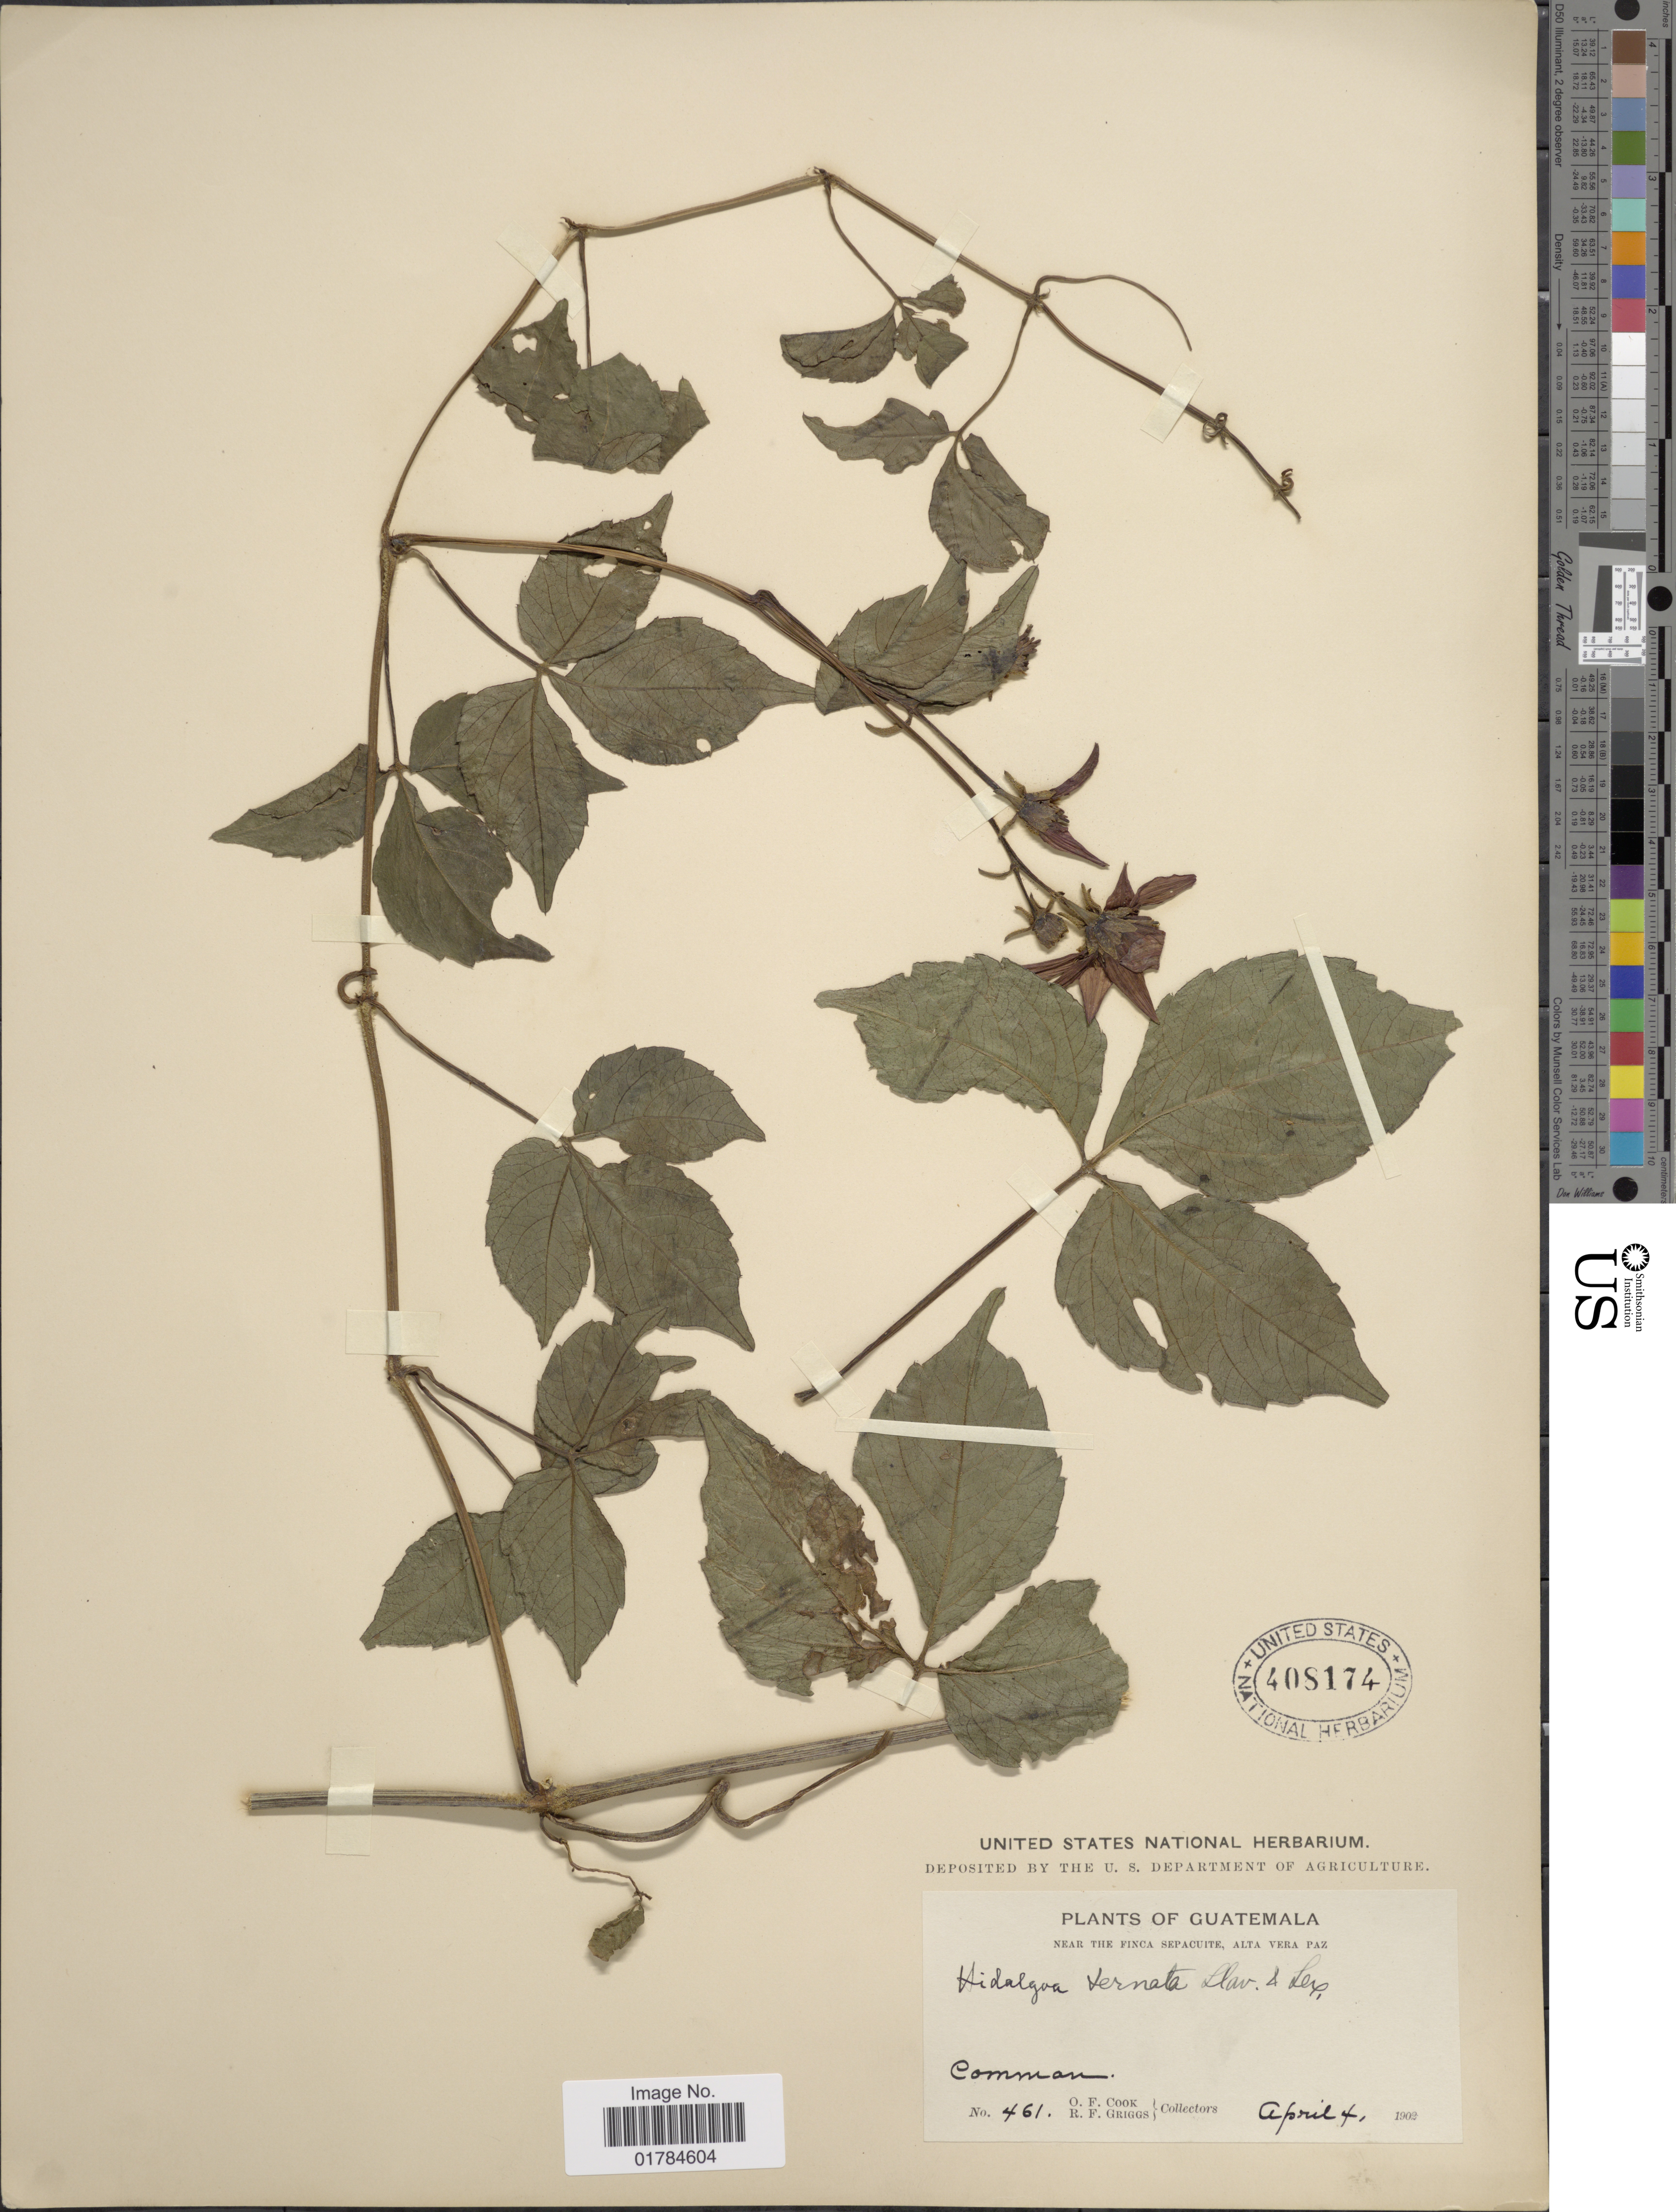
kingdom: Plantae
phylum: Tracheophyta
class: Magnoliopsida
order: Asterales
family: Asteraceae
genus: Hidalgoa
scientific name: Hidalgoa ternata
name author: La Llave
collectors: O. F. Cook & R. F. Griggs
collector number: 461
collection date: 1902-04-04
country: Guatemala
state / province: Alta Verapaz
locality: Near the Finca Sepacuite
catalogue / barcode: US 408174